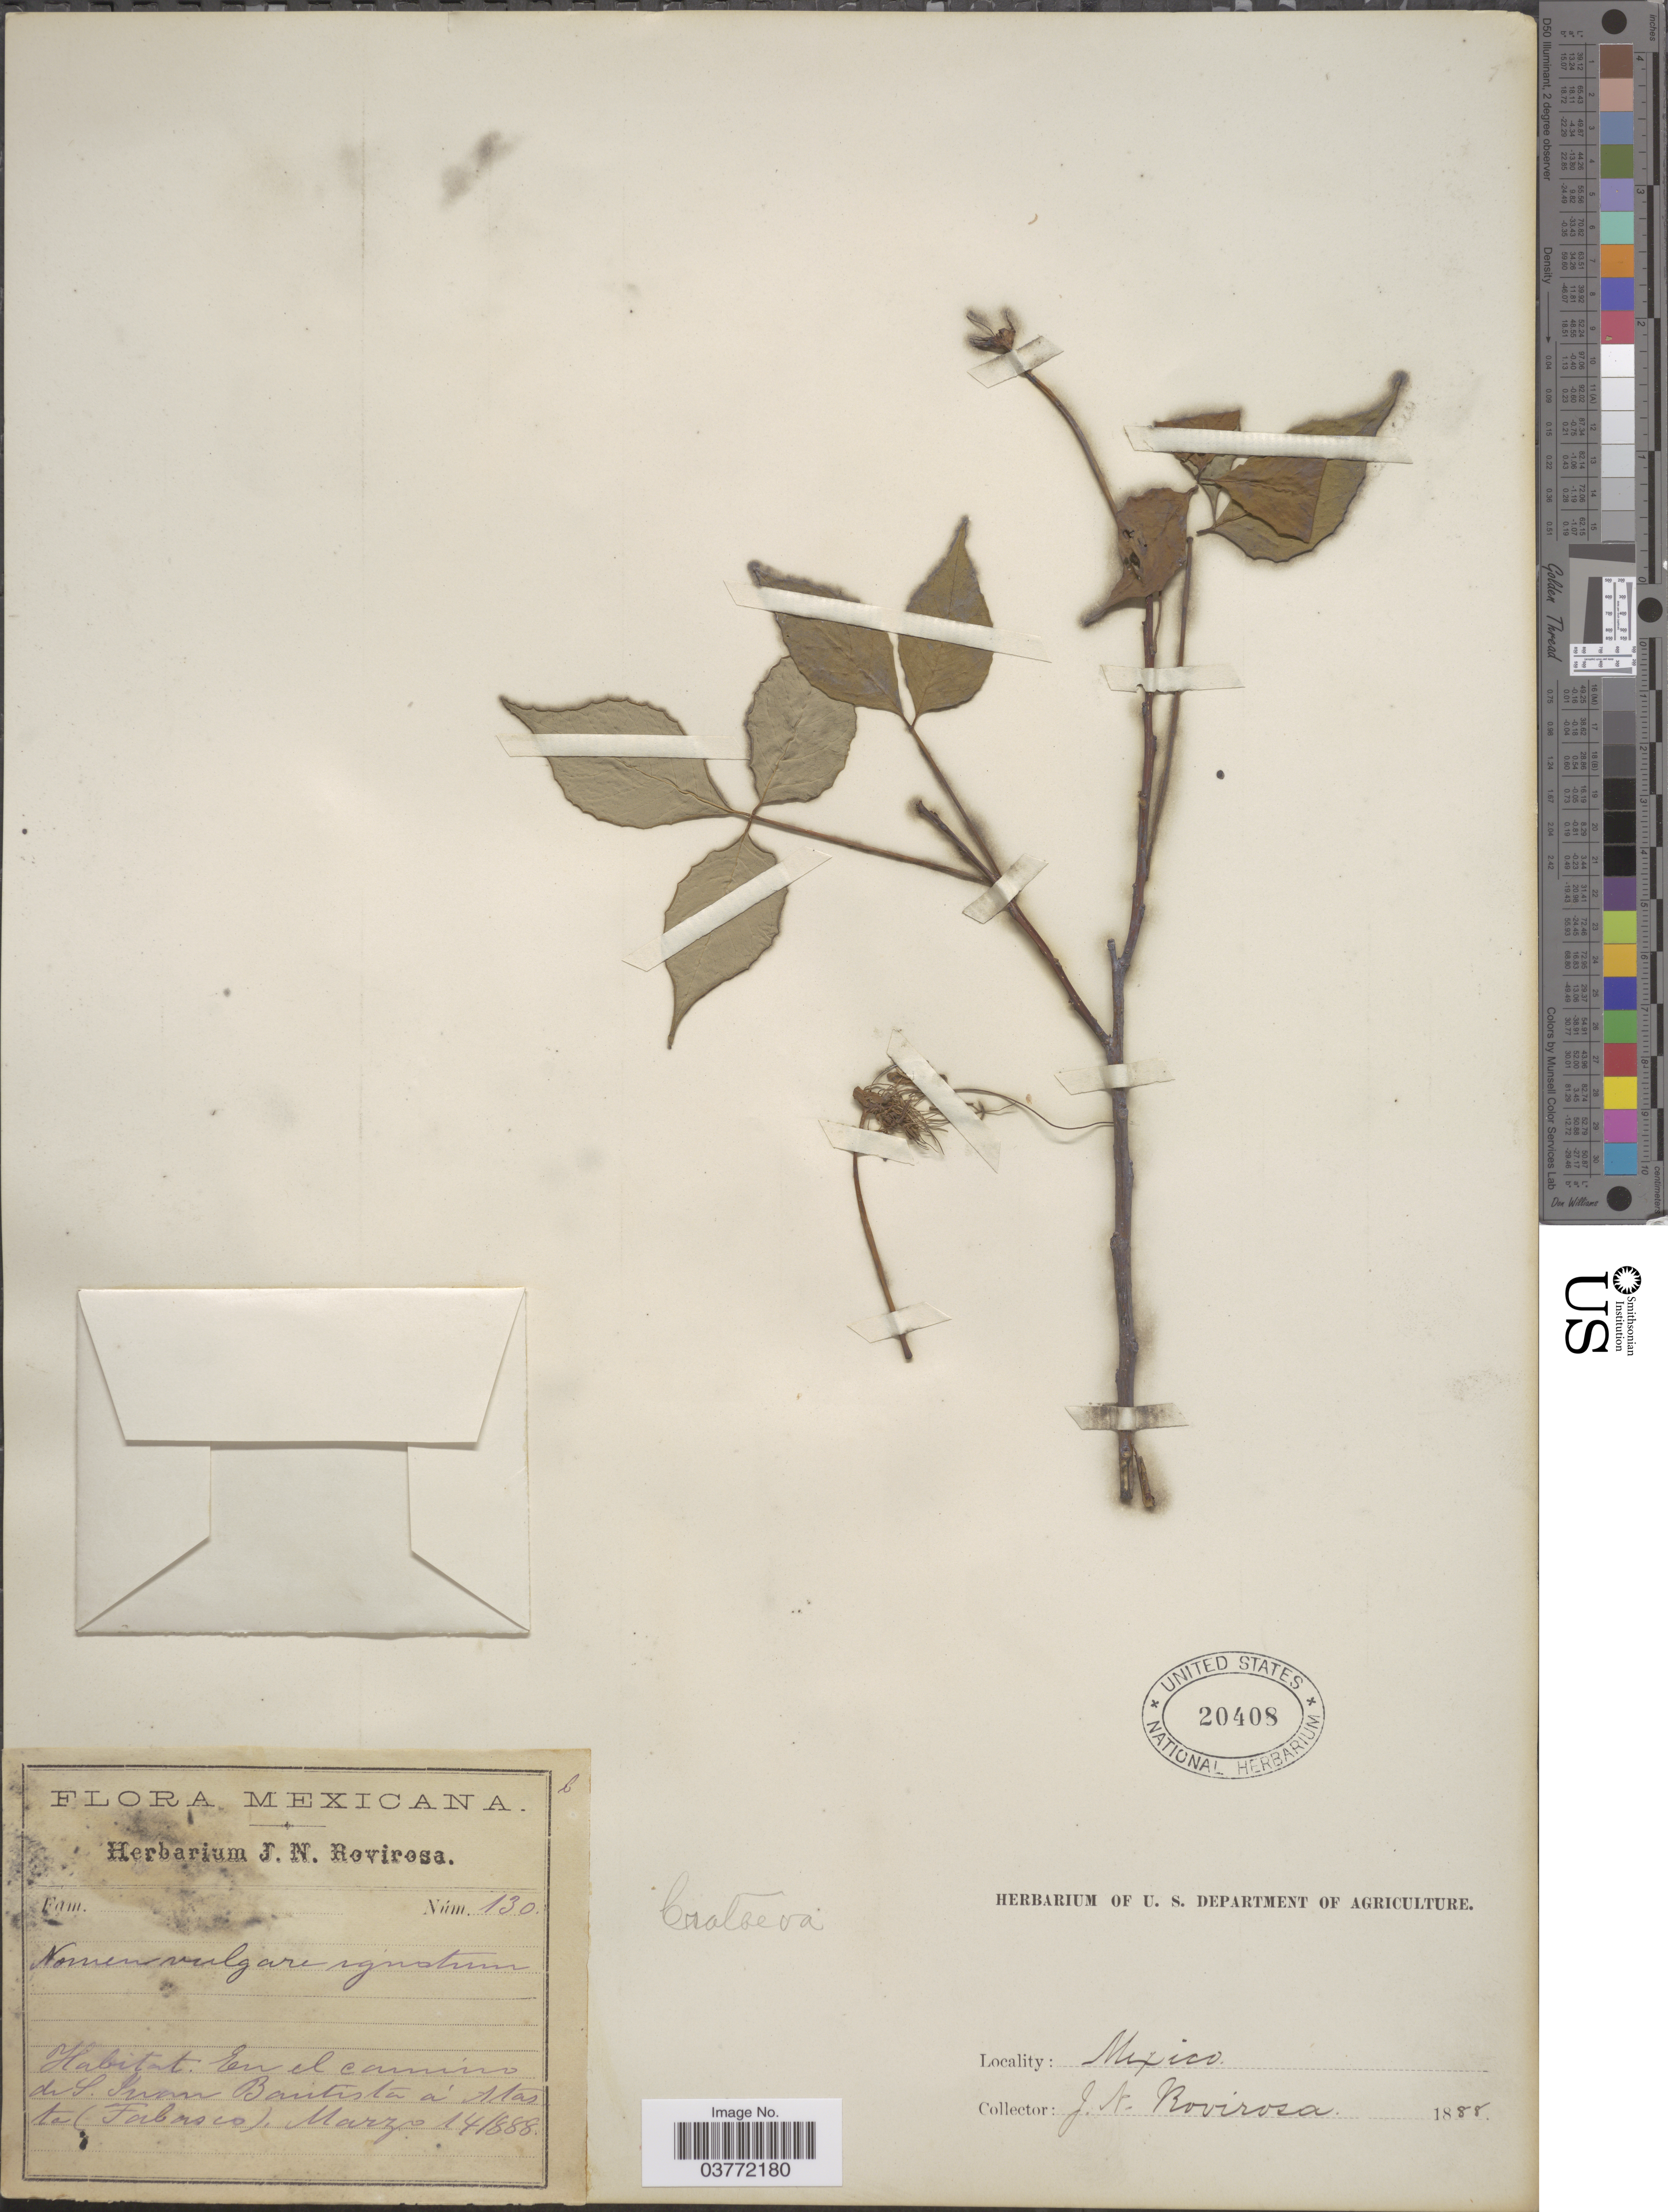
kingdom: Plantae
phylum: Tracheophyta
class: Magnoliopsida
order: Brassicales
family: Capparaceae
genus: Crateva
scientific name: Crateva tapia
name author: L.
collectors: J. N. Rovirosa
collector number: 130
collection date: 1888-03-14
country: Mexico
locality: En el camino de S. Juan Bautista á Atasta (Tabasco).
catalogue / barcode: US 20408